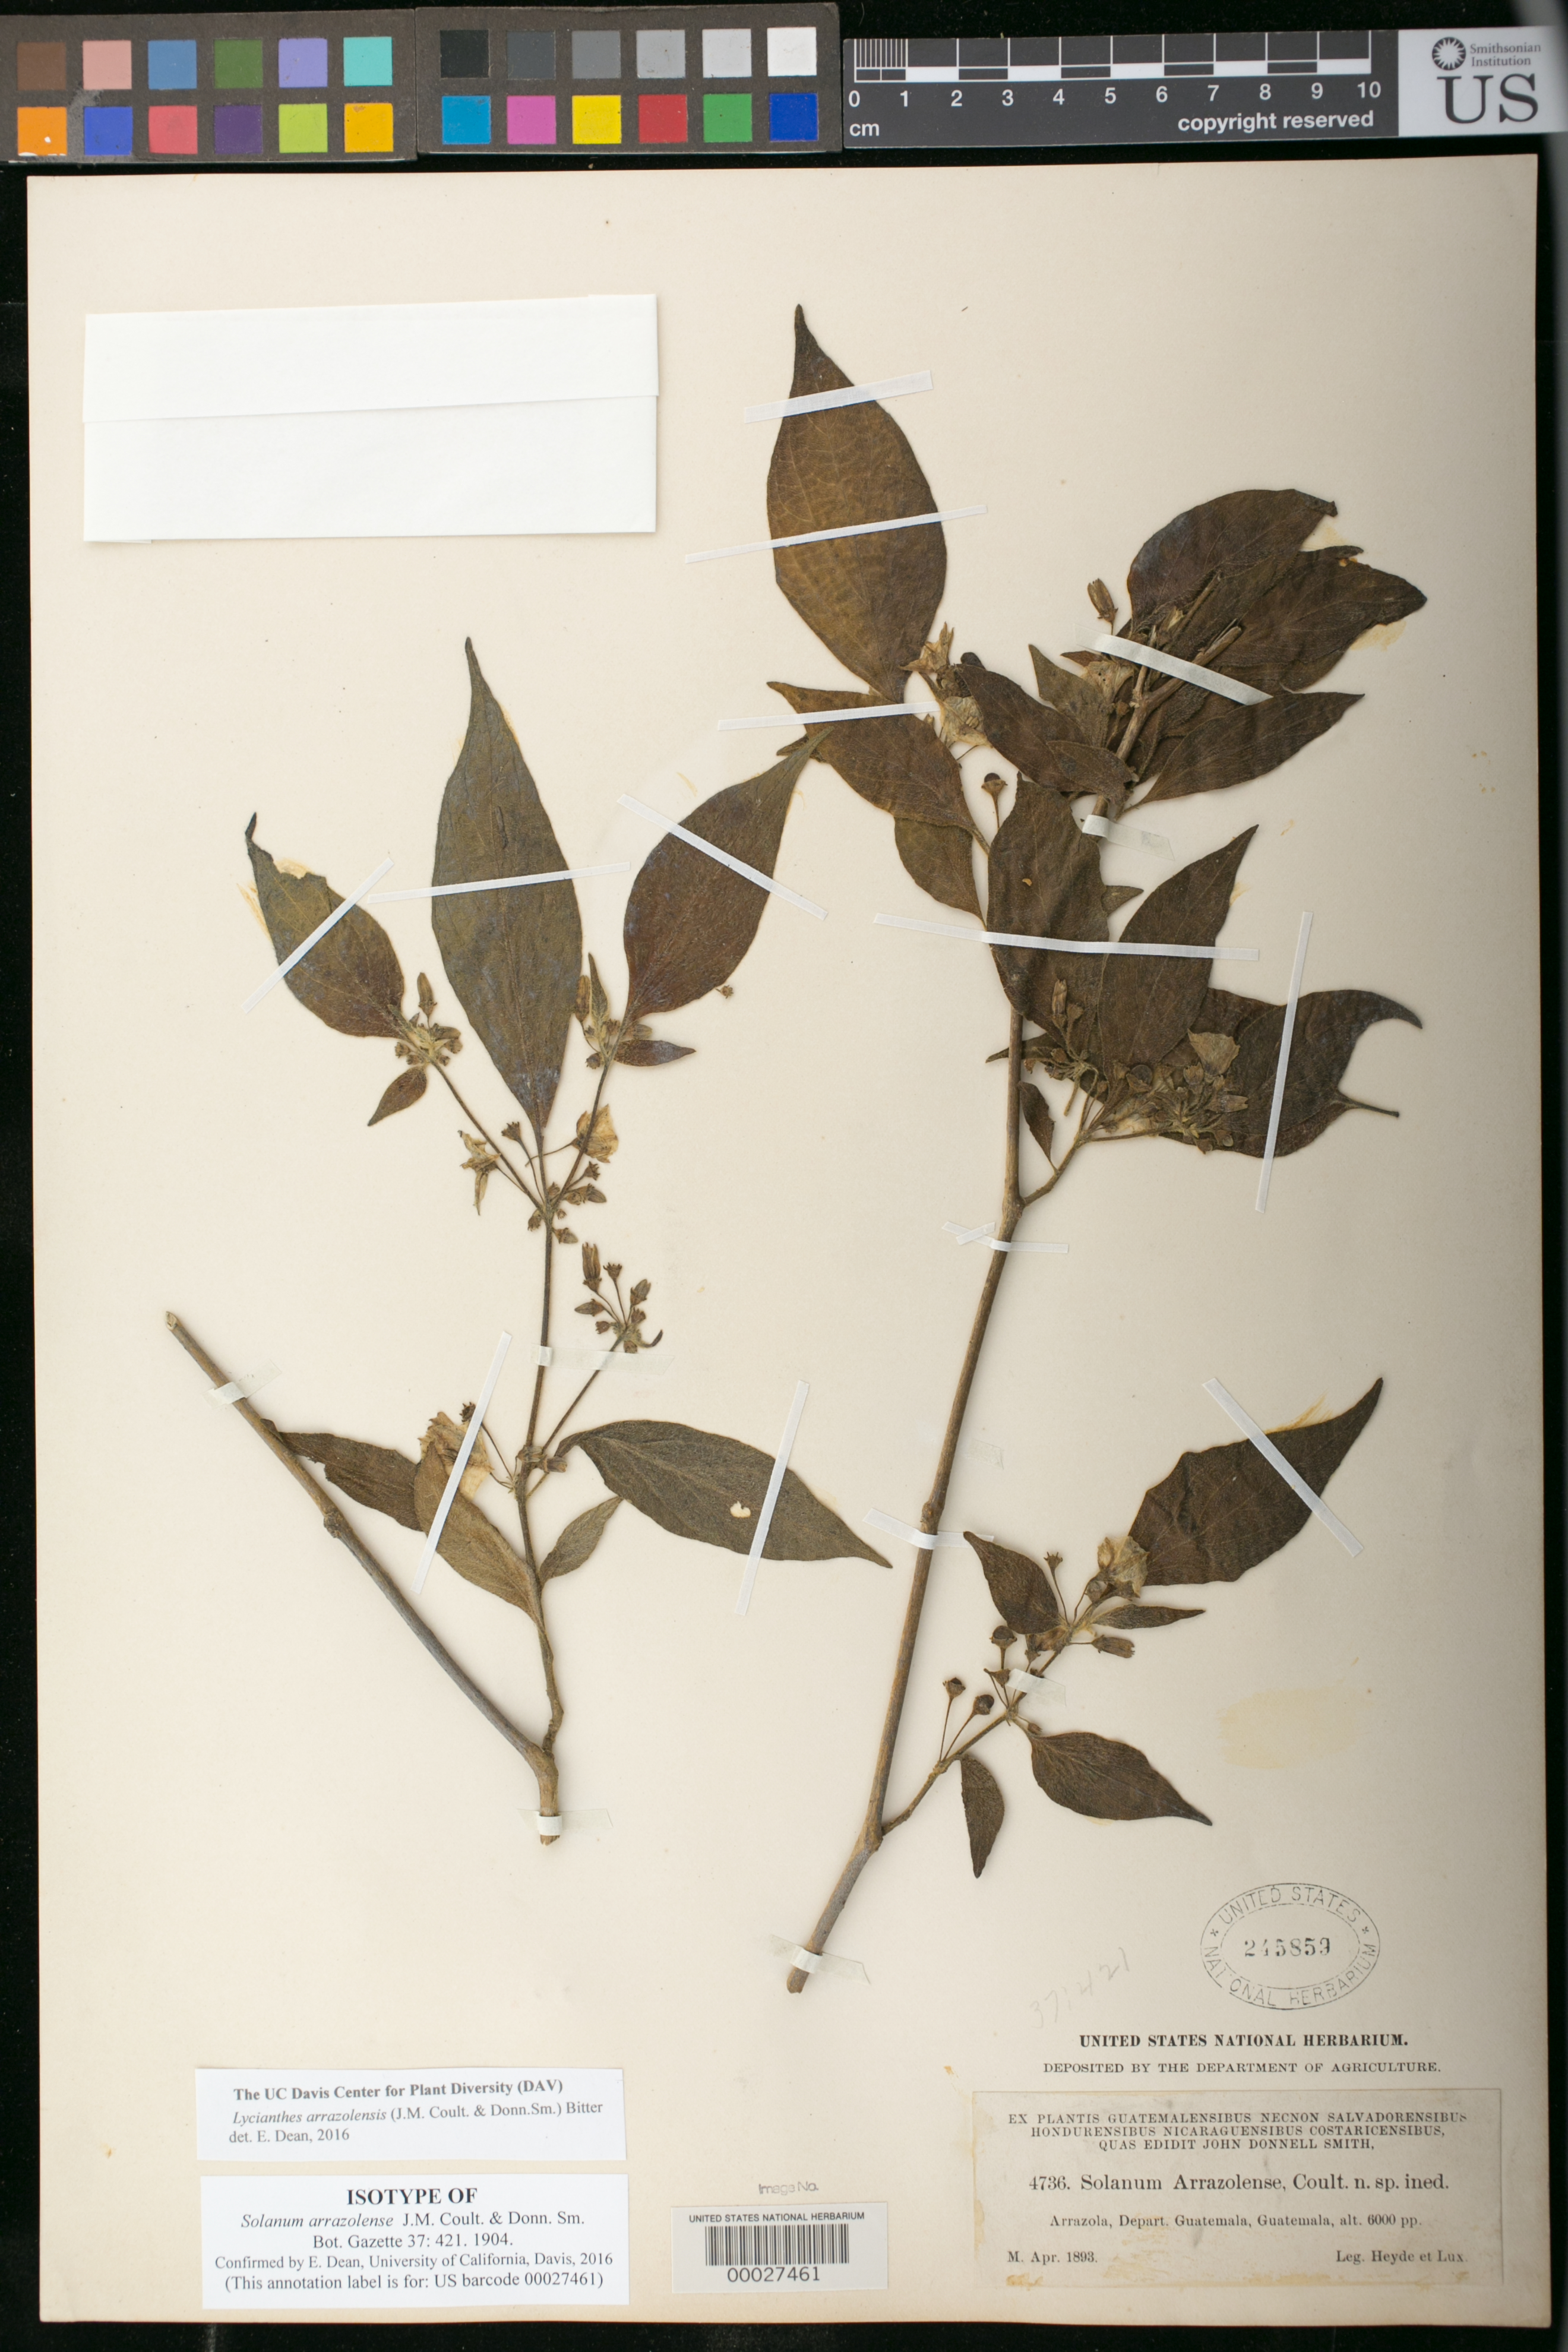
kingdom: Plantae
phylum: Tracheophyta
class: Magnoliopsida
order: Solanales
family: Solanaceae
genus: Solanum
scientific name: Solanum arrazolense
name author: J.M. Coult. & Donn. Sm.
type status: Type Collection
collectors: E. T. Heyde & E. Lux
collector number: J.D.S. 4736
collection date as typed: Apr 1893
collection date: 1893-04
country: Guatemala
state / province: Guatemala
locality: Arrazola, Dept. Guatemala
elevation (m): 1829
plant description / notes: Holotype (ex Coulter herb.) is at F.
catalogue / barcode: US 245859